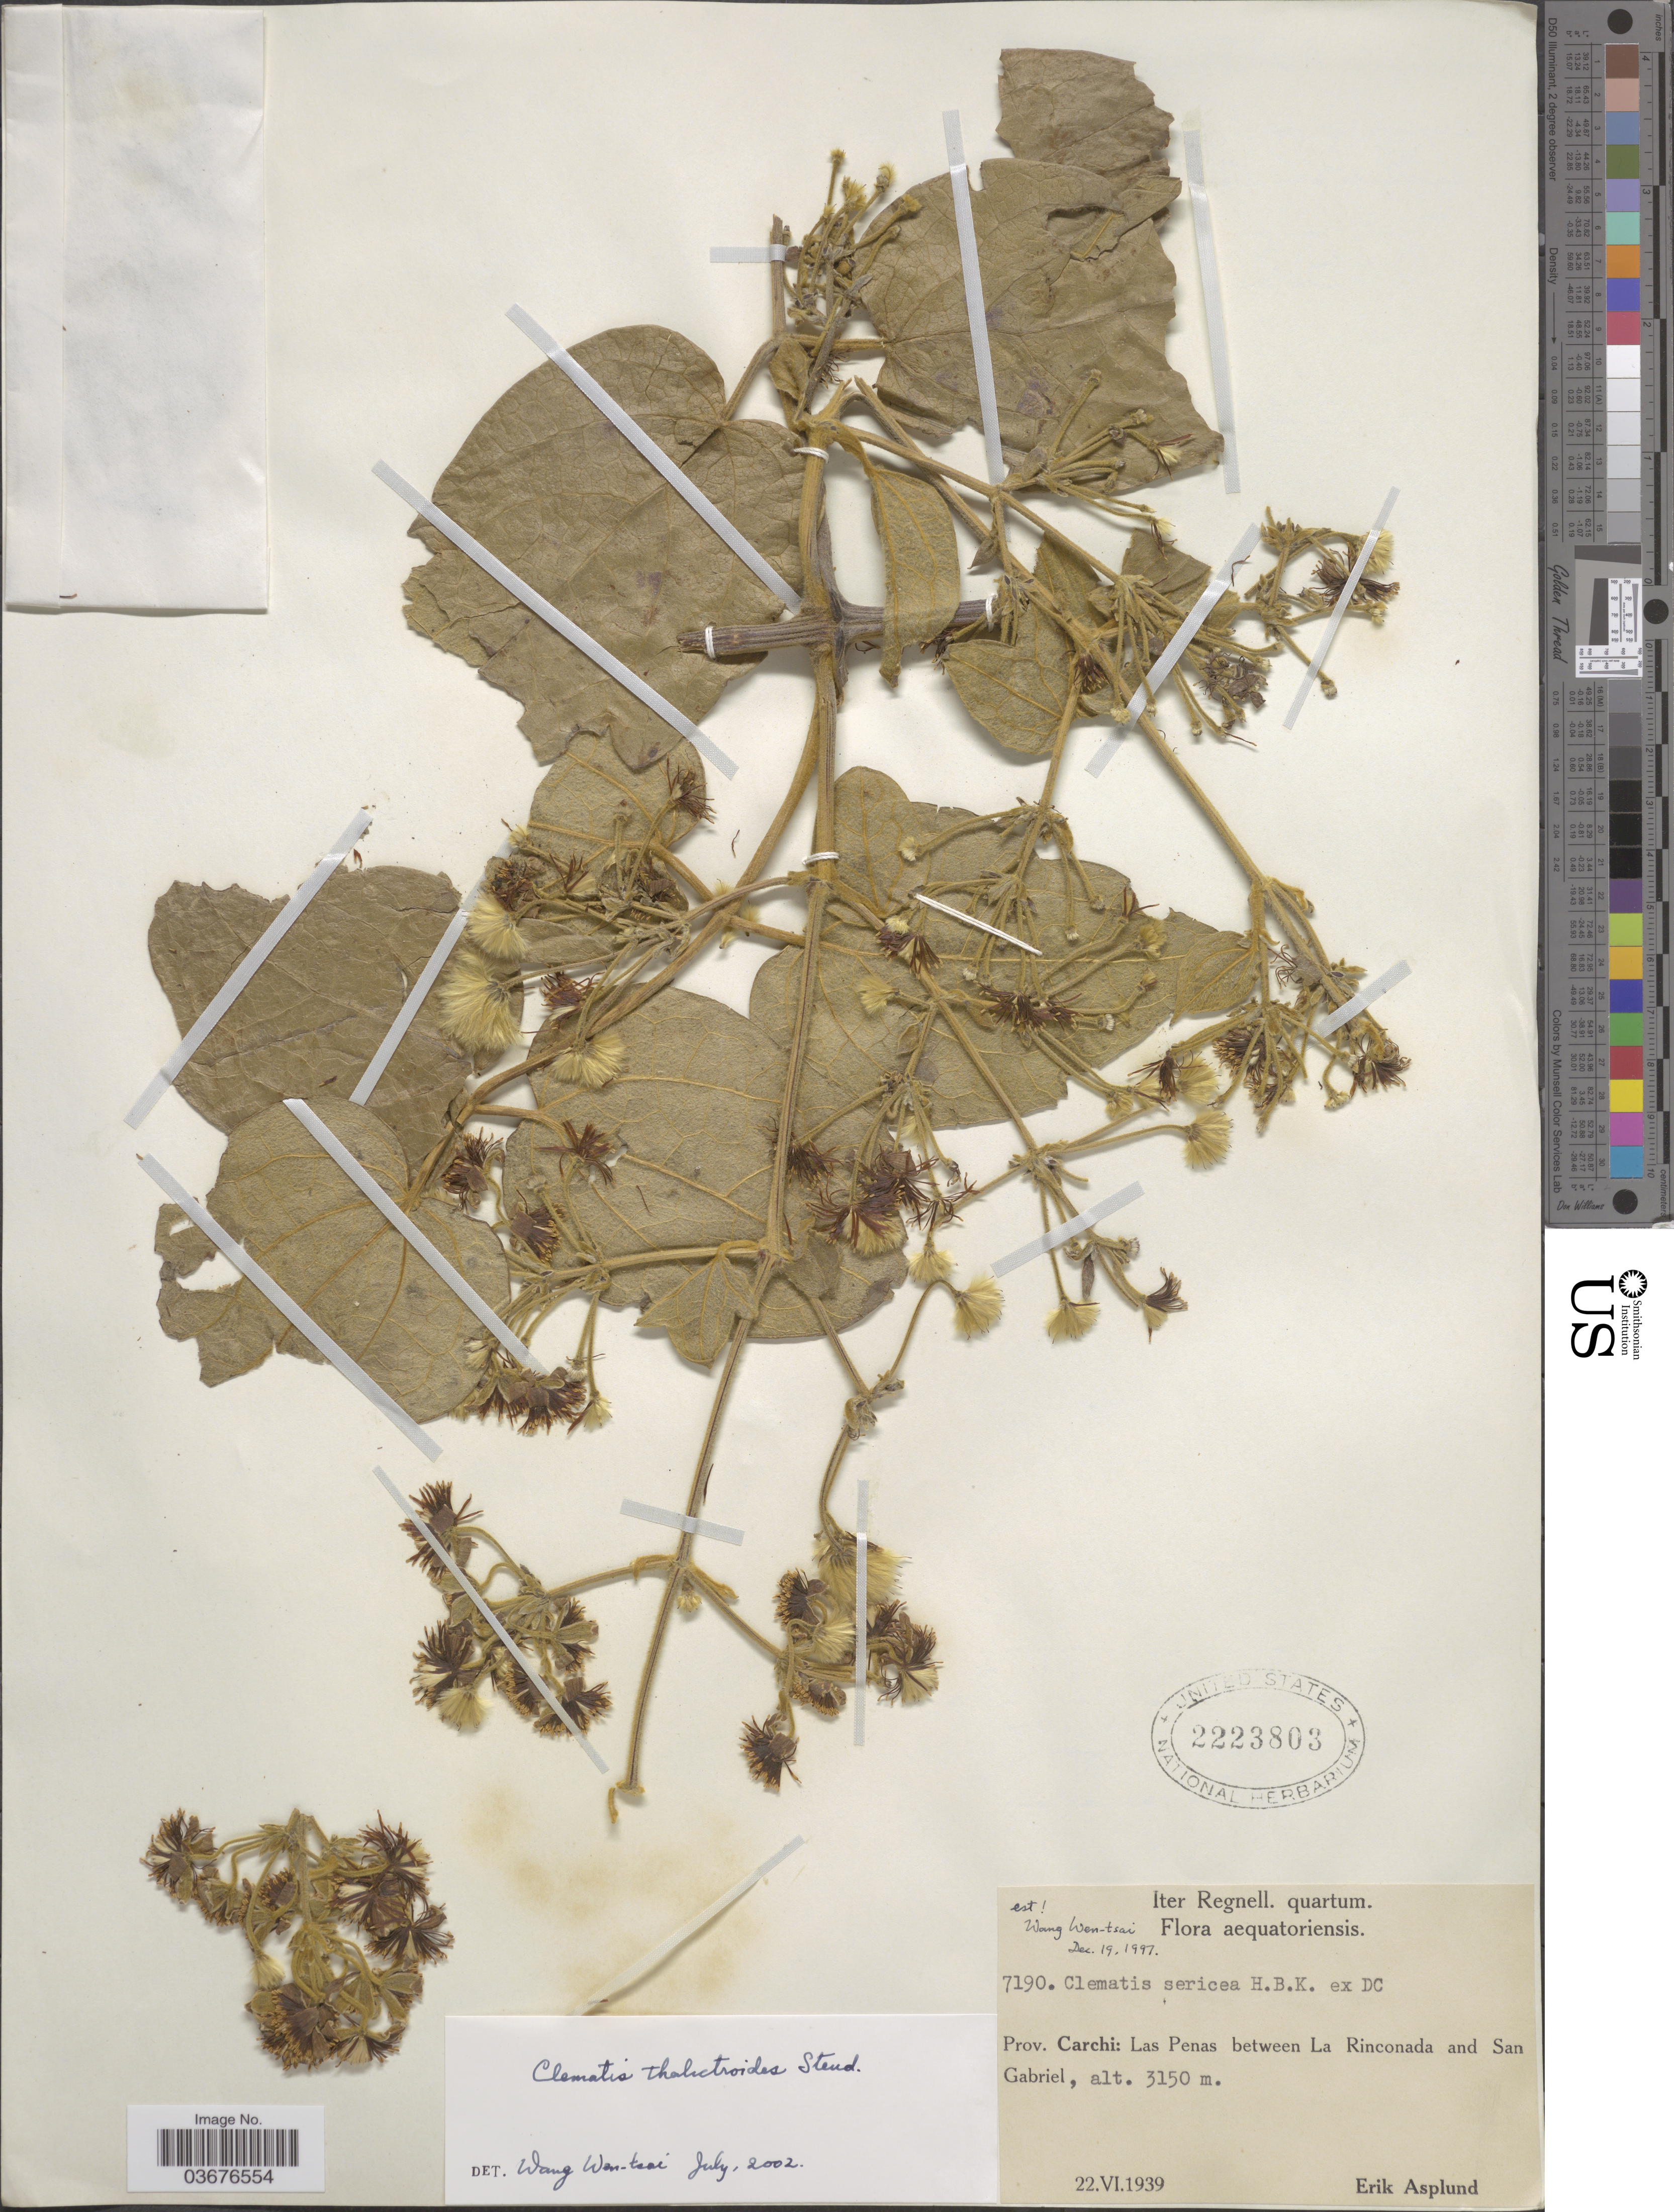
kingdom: Plantae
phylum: Tracheophyta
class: Magnoliopsida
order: Ranunculales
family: Ranunculaceae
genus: Clematis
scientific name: Clematis thalictroides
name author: Steud.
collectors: E. Asplund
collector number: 7190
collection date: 1939-06-22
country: Ecuador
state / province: Carchi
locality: Las Penas between La Rinconada and San Gabriel.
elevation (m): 3150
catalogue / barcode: US 2223803